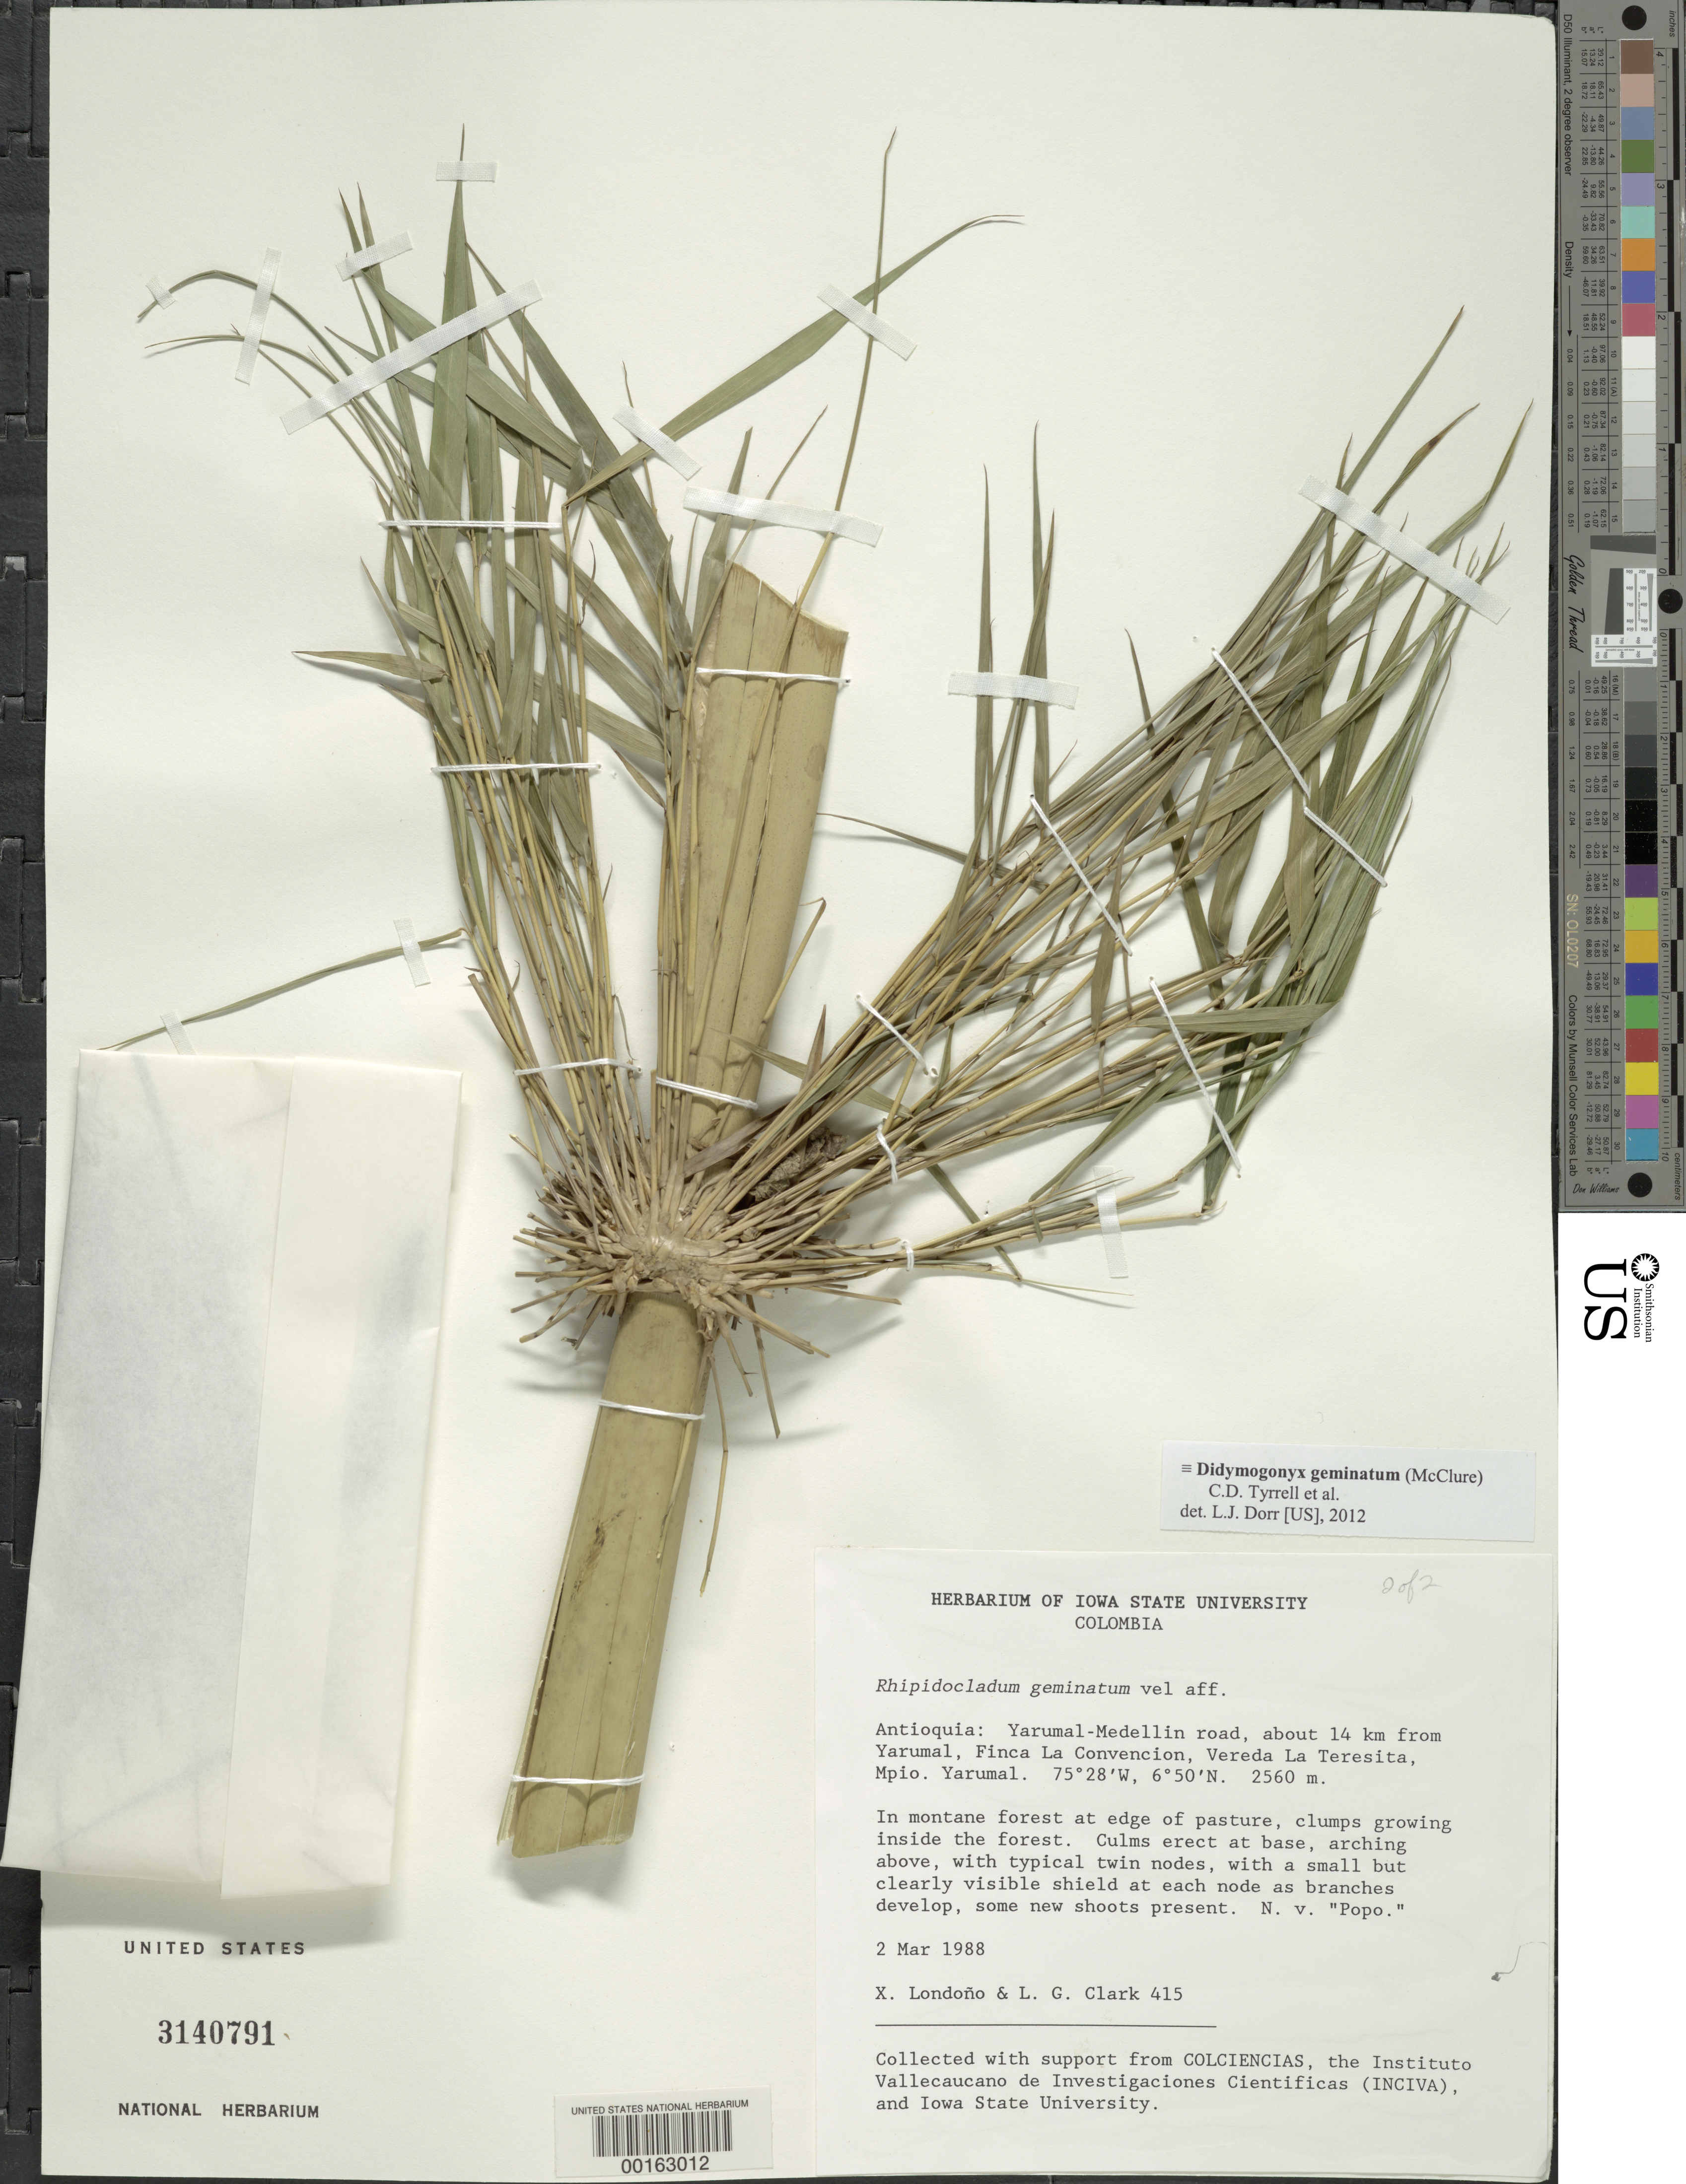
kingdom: Plantae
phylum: Tracheophyta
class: Liliopsida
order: Poales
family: Poaceae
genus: Rhipidocladum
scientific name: Rhipidocladum geminatum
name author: (McClure) McClure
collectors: X. Londoño & L. G. Clark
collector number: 415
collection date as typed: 02 Mar 1988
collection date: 1988-03-02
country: Colombia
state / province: Antioquia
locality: Yarumal-Medellin road, 14 km from Yarumal, Finca la Convencion, Vereda la Teresita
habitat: In montane forest at edge fo pasture, clumps growing inside the forest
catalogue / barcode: US 3140791